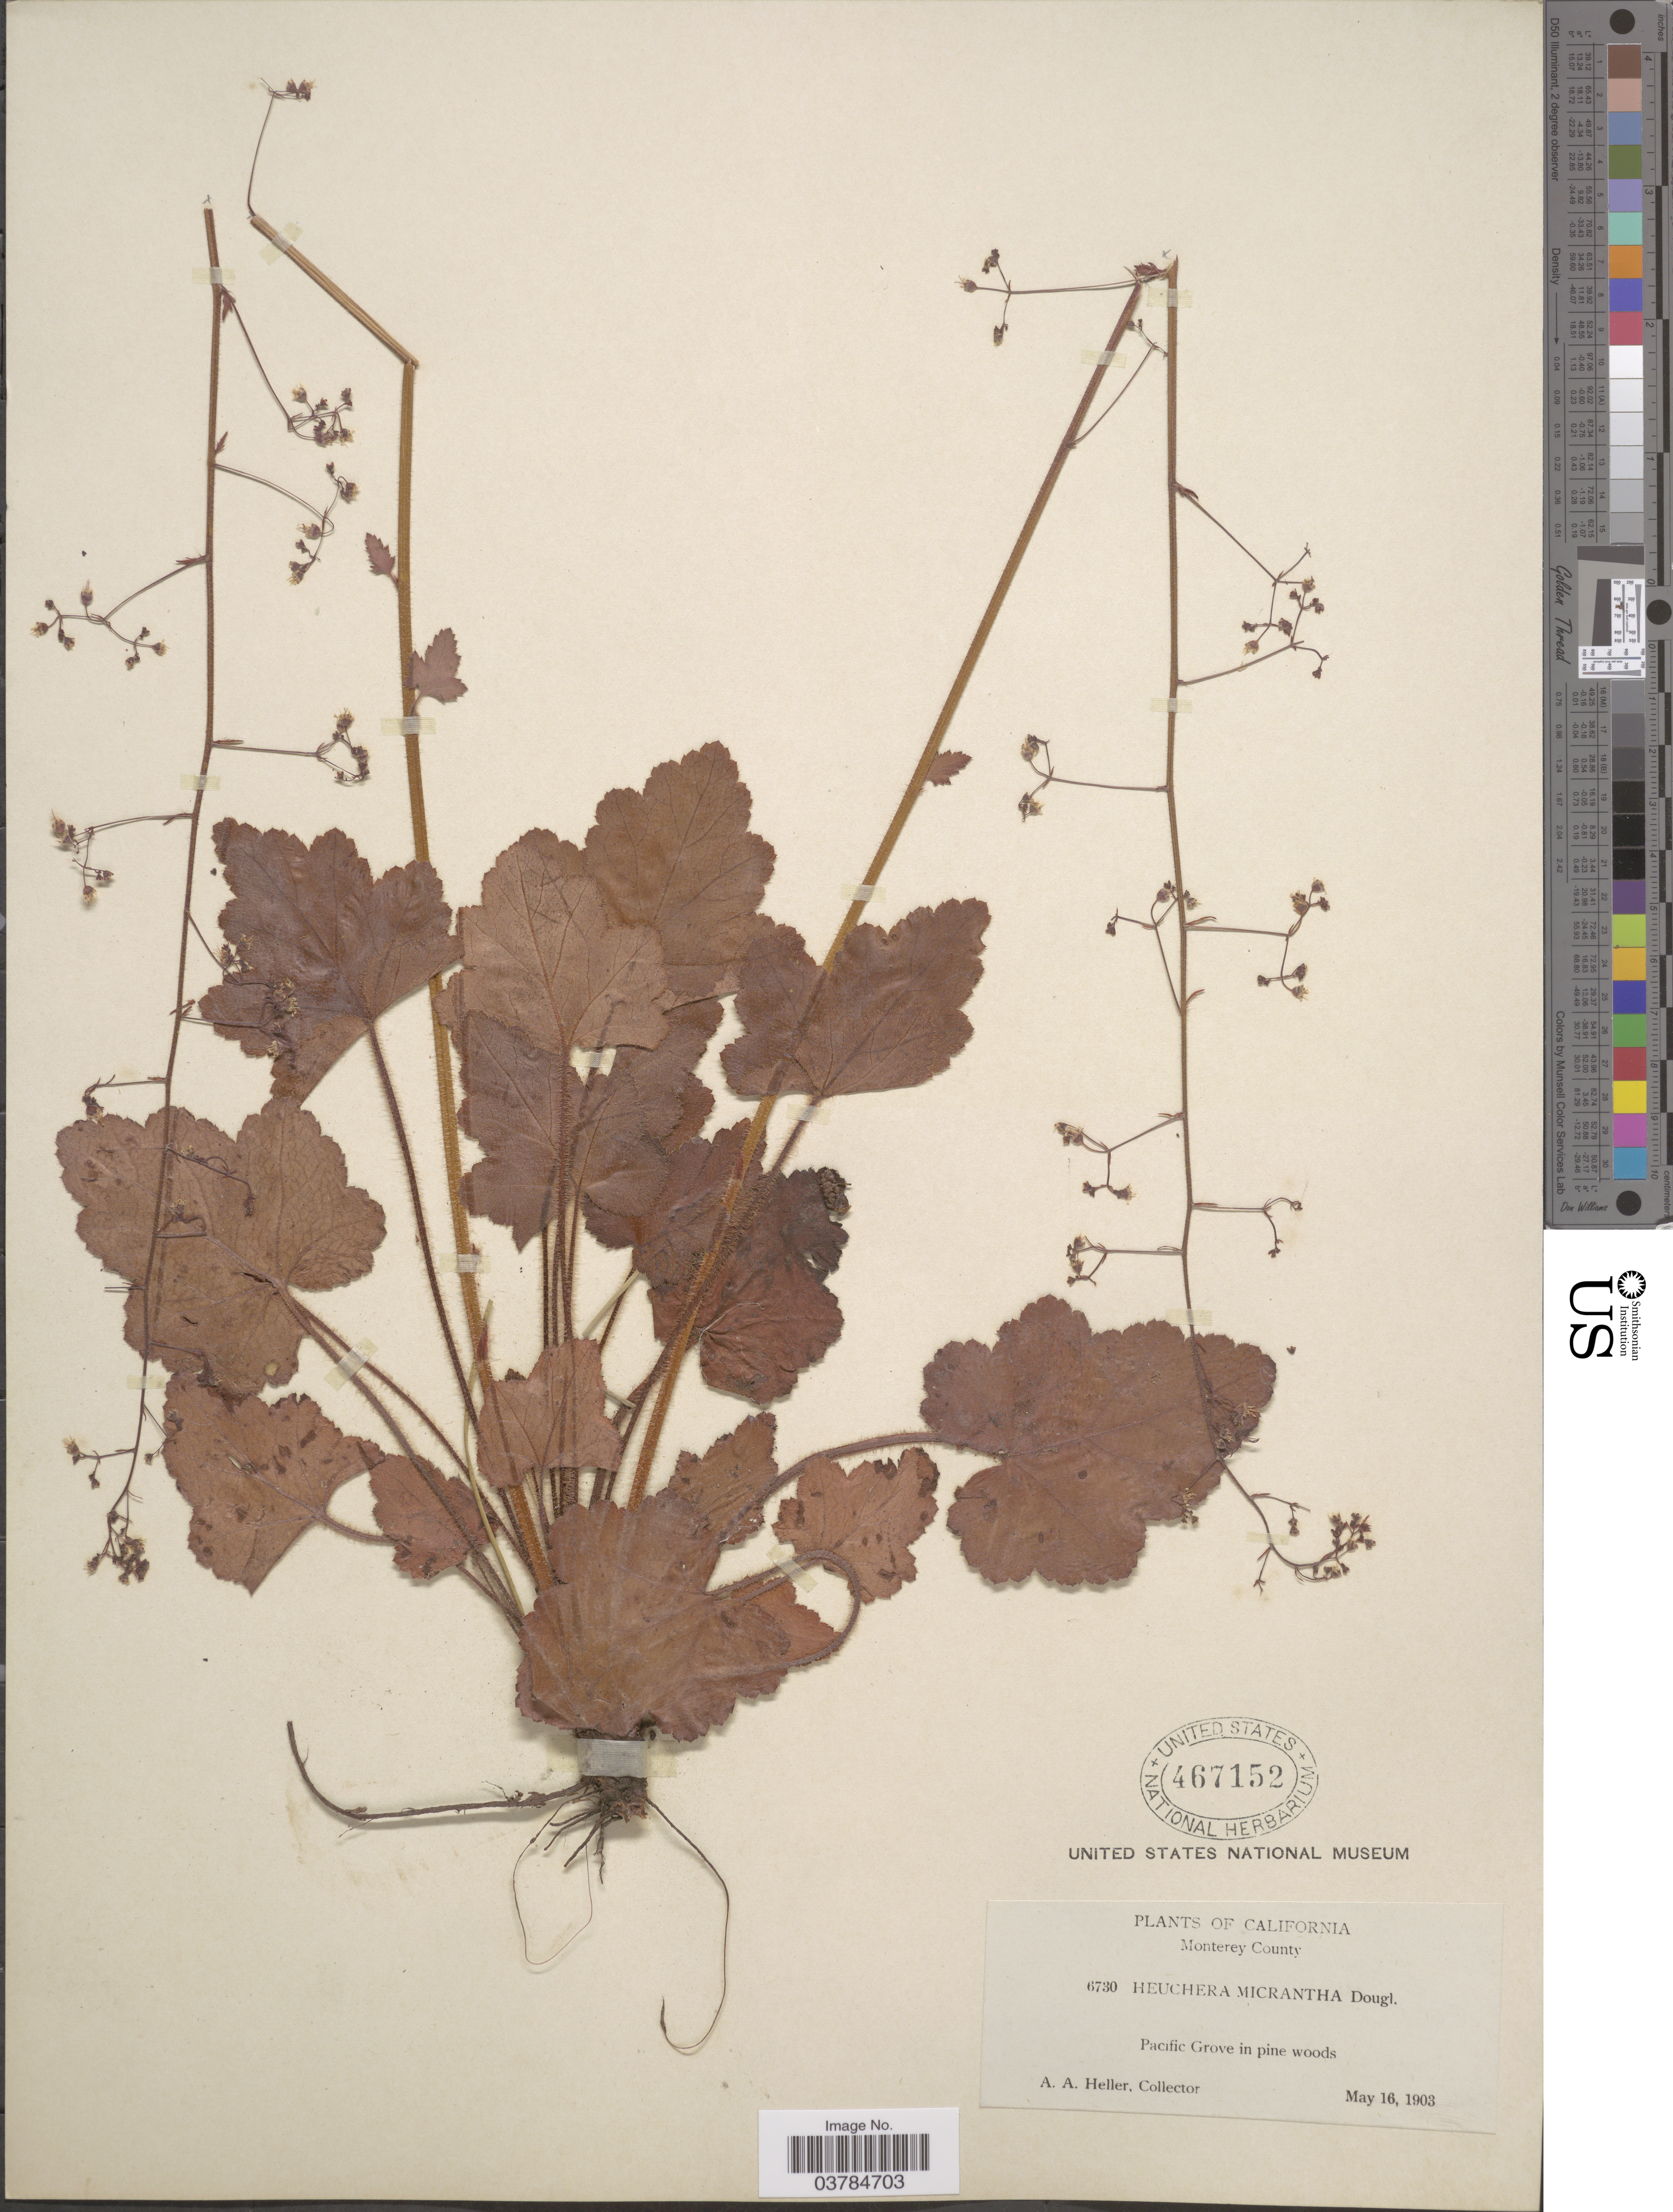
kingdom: Plantae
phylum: Tracheophyta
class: Magnoliopsida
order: Saxifragales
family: Saxifragaceae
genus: Heuchera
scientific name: Heuchera micrantha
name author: Douglas ex Lindl.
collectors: A. A. Heller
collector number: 6730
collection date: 1903-05-16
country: United States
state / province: California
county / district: Monterey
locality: Monterey County. Pacific Grove in pine woods.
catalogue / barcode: US 467152